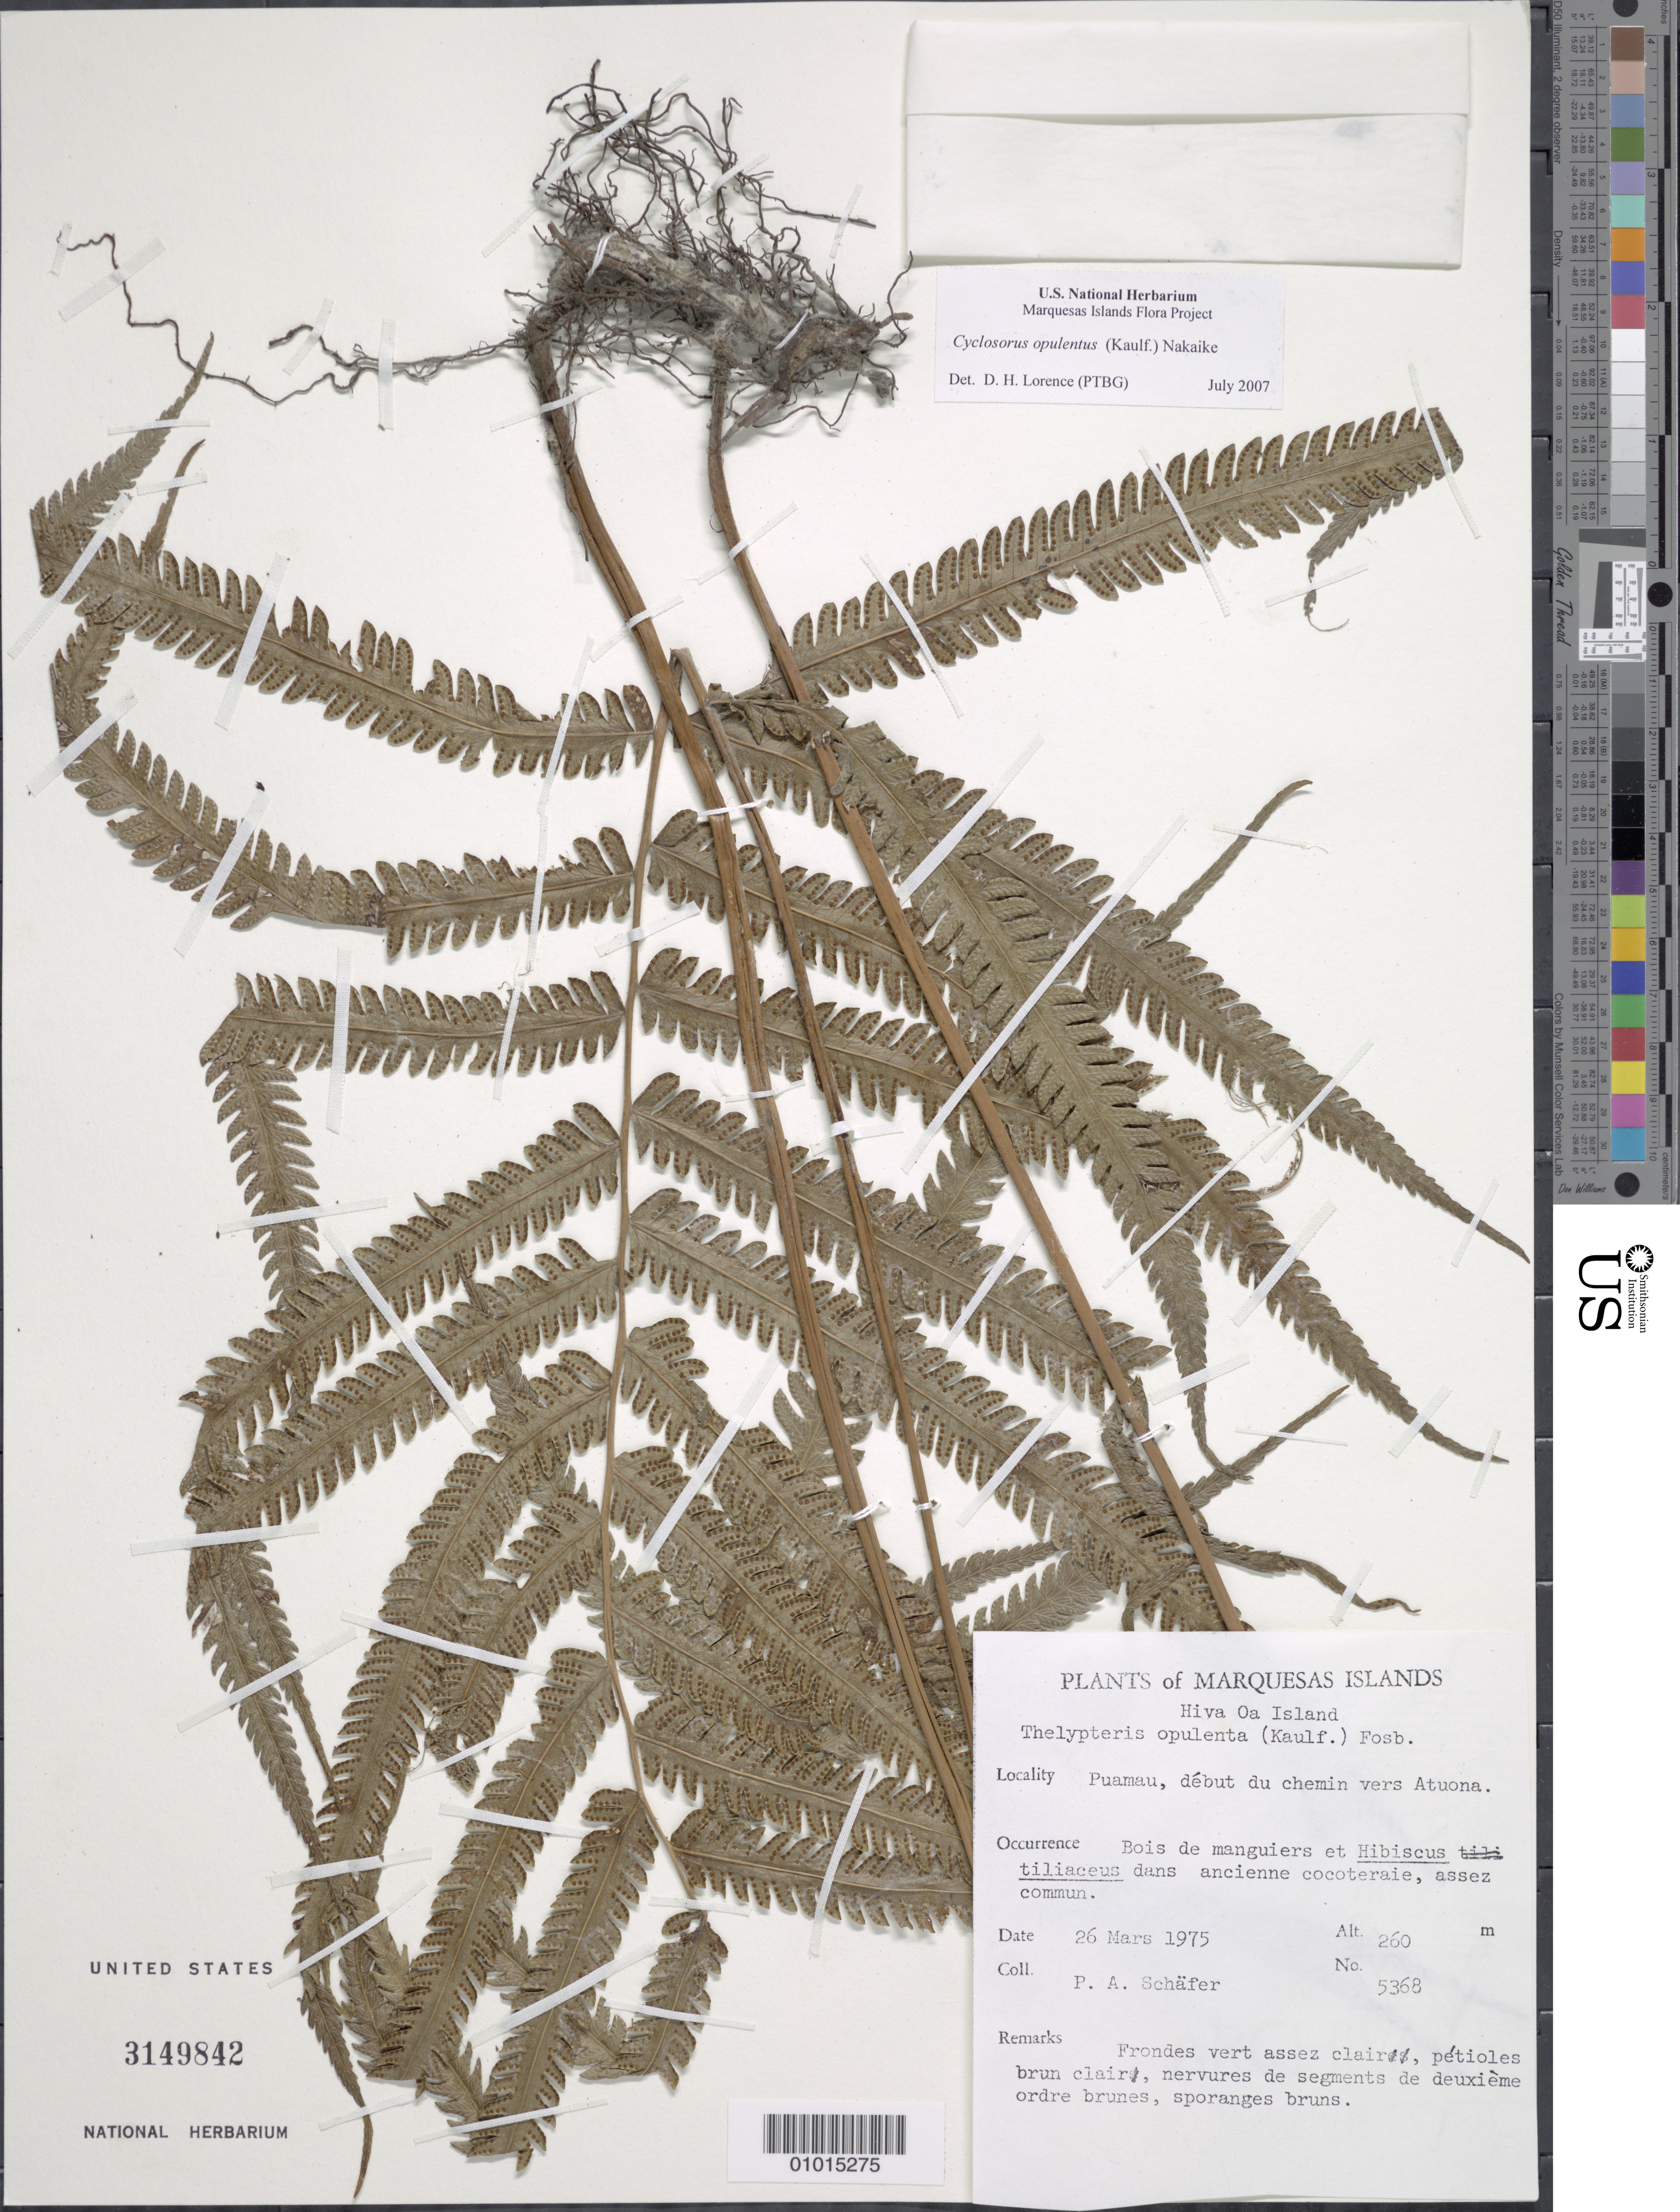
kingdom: Plantae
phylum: Tracheophyta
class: Polypodiopsida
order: Polypodiales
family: Thelypteridaceae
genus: Amphineuron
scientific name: Amphineuron opulentum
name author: (Kaulf.) Holttum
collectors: P. A. Schäfer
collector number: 5368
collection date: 1975-03-26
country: French Polynesia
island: Hiva Oa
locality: Puamau, début du chemin vers Atuona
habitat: Bois de manguiers et Hibiscus tiliaceus dans ancienne cocoteraie; assez commun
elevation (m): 260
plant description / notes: = Amphineuron opulentum(Kaulf.) Holtt.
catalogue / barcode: US 3149842